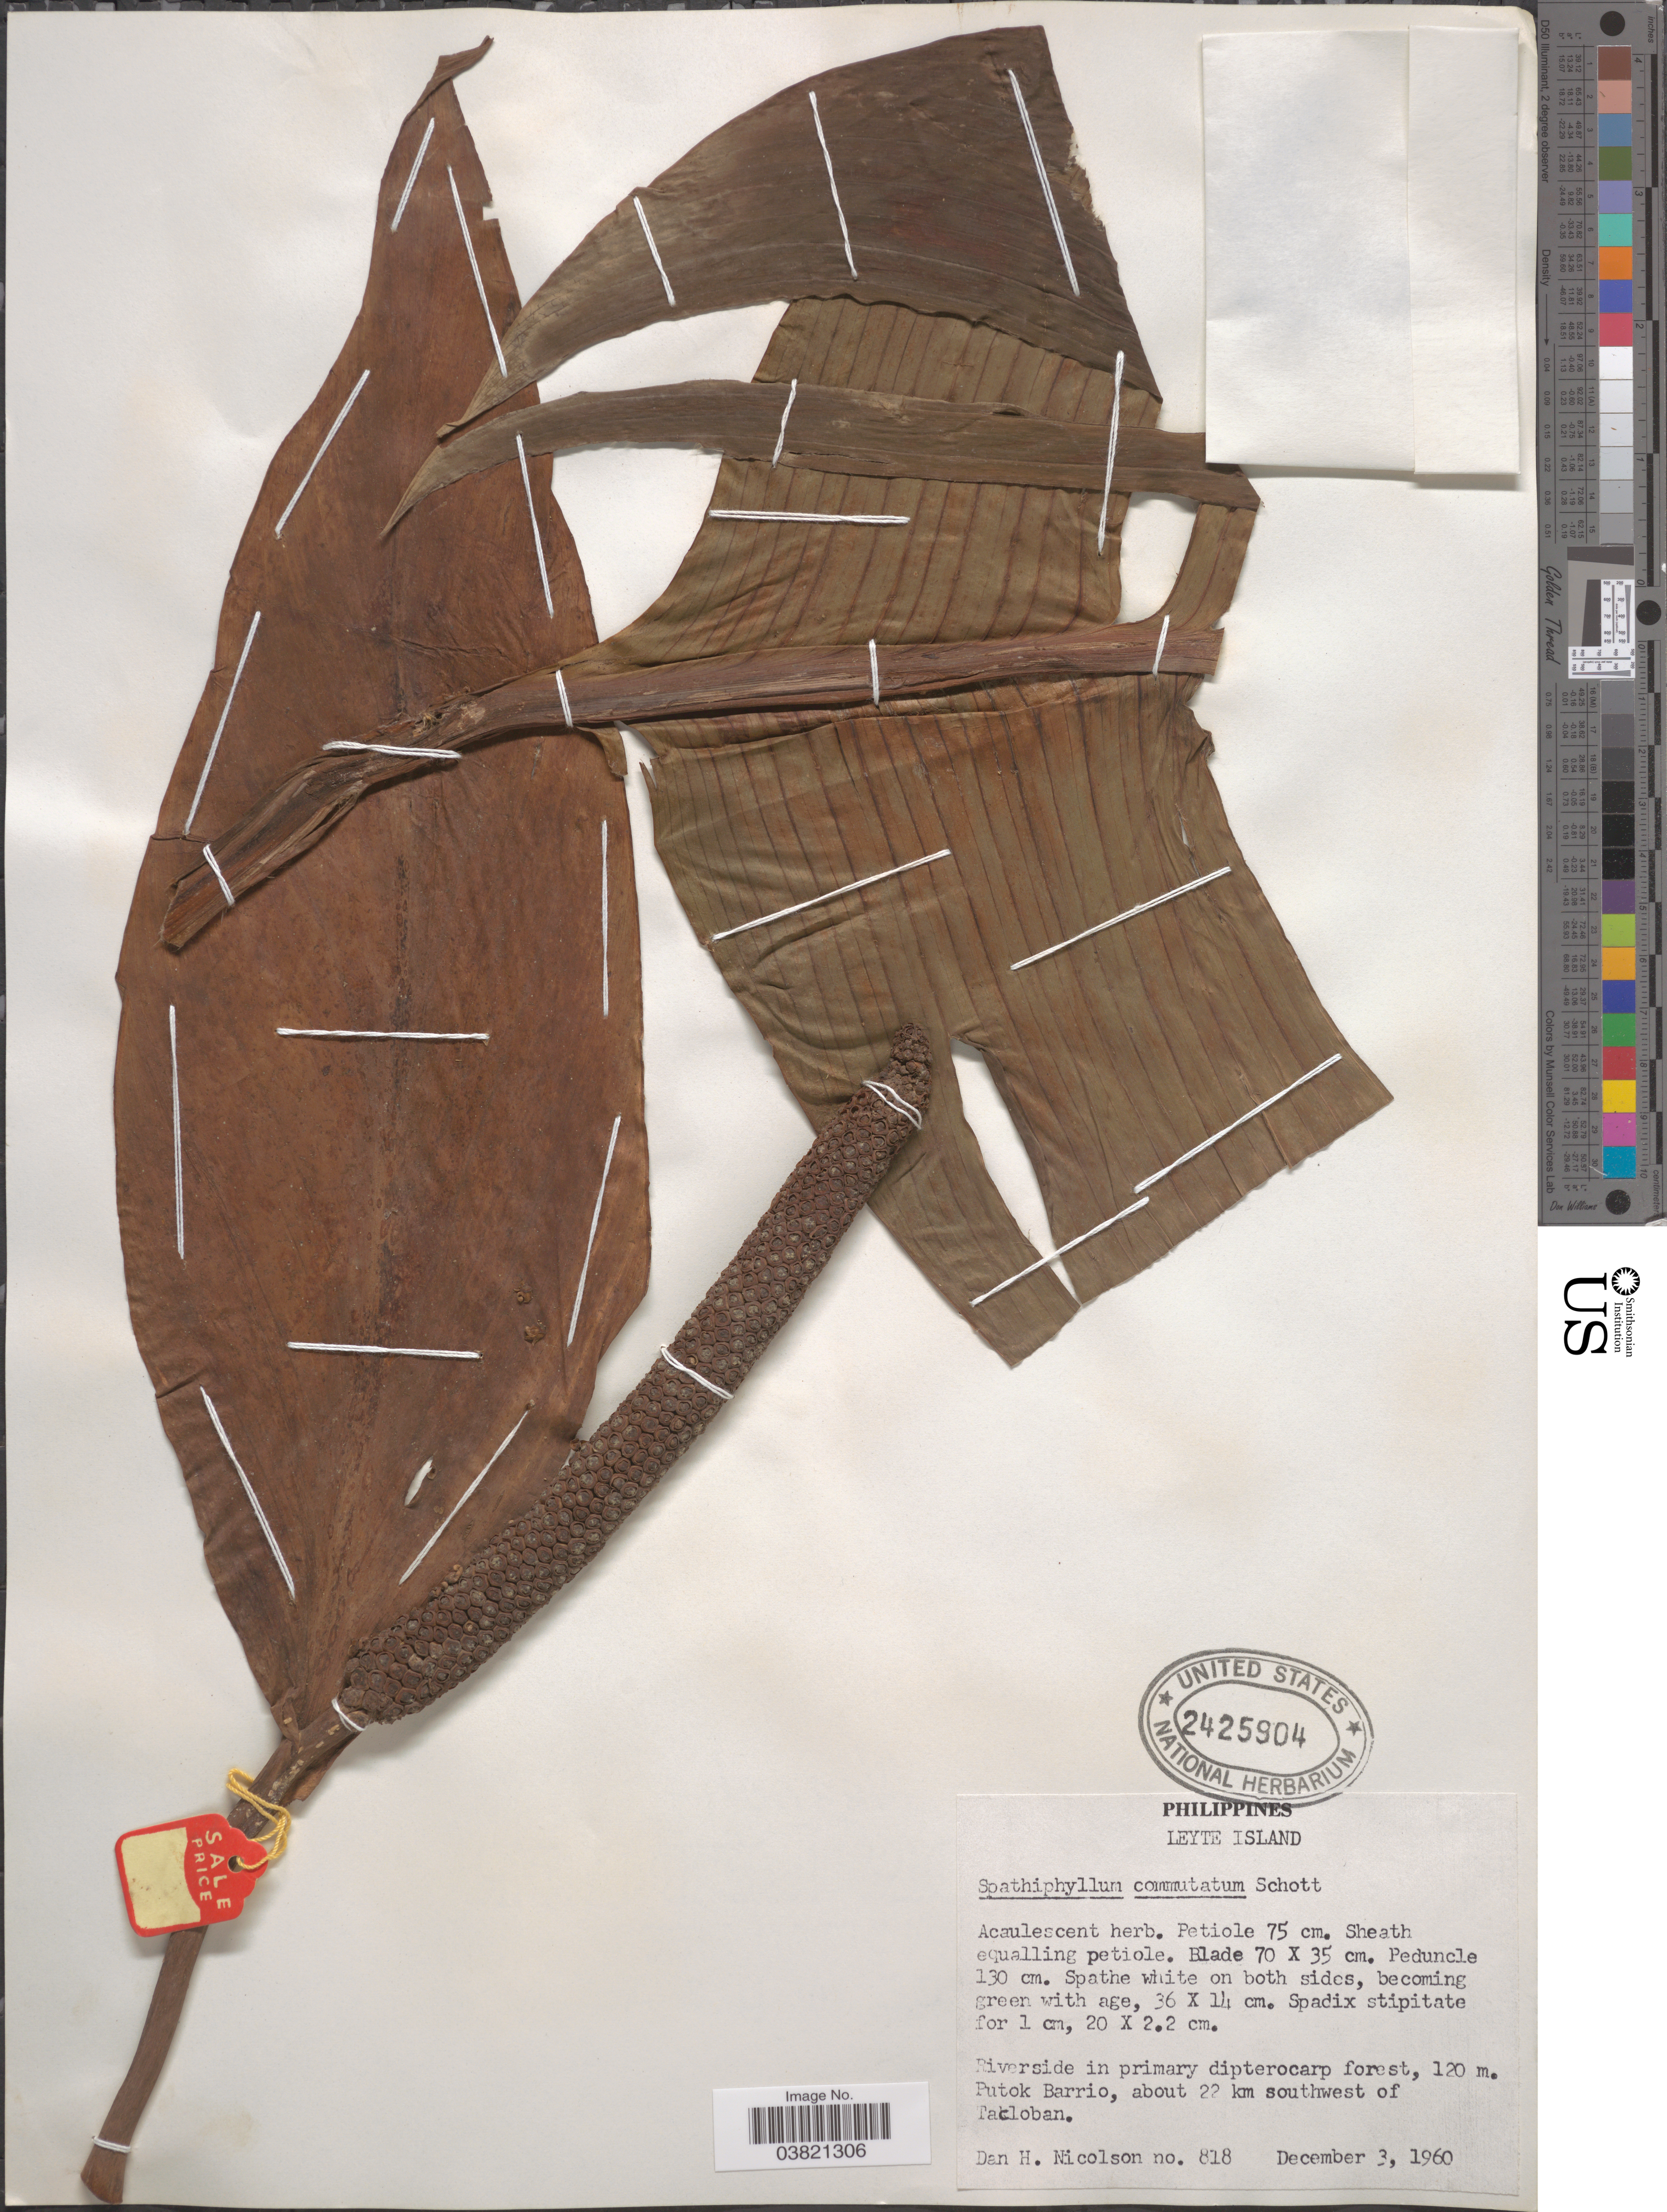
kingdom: Plantae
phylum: Tracheophyta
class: Liliopsida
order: Alismatales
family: Araceae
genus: Spathiphyllum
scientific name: Spathiphyllum commutatum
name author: Schott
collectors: D. H. Nicolson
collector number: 818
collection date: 1960-12-03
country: Philippines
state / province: Eastern Visayas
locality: Leyte Island. Putok Barrio, about 22 km southwest of Tacloban.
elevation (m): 120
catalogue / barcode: US 2425904